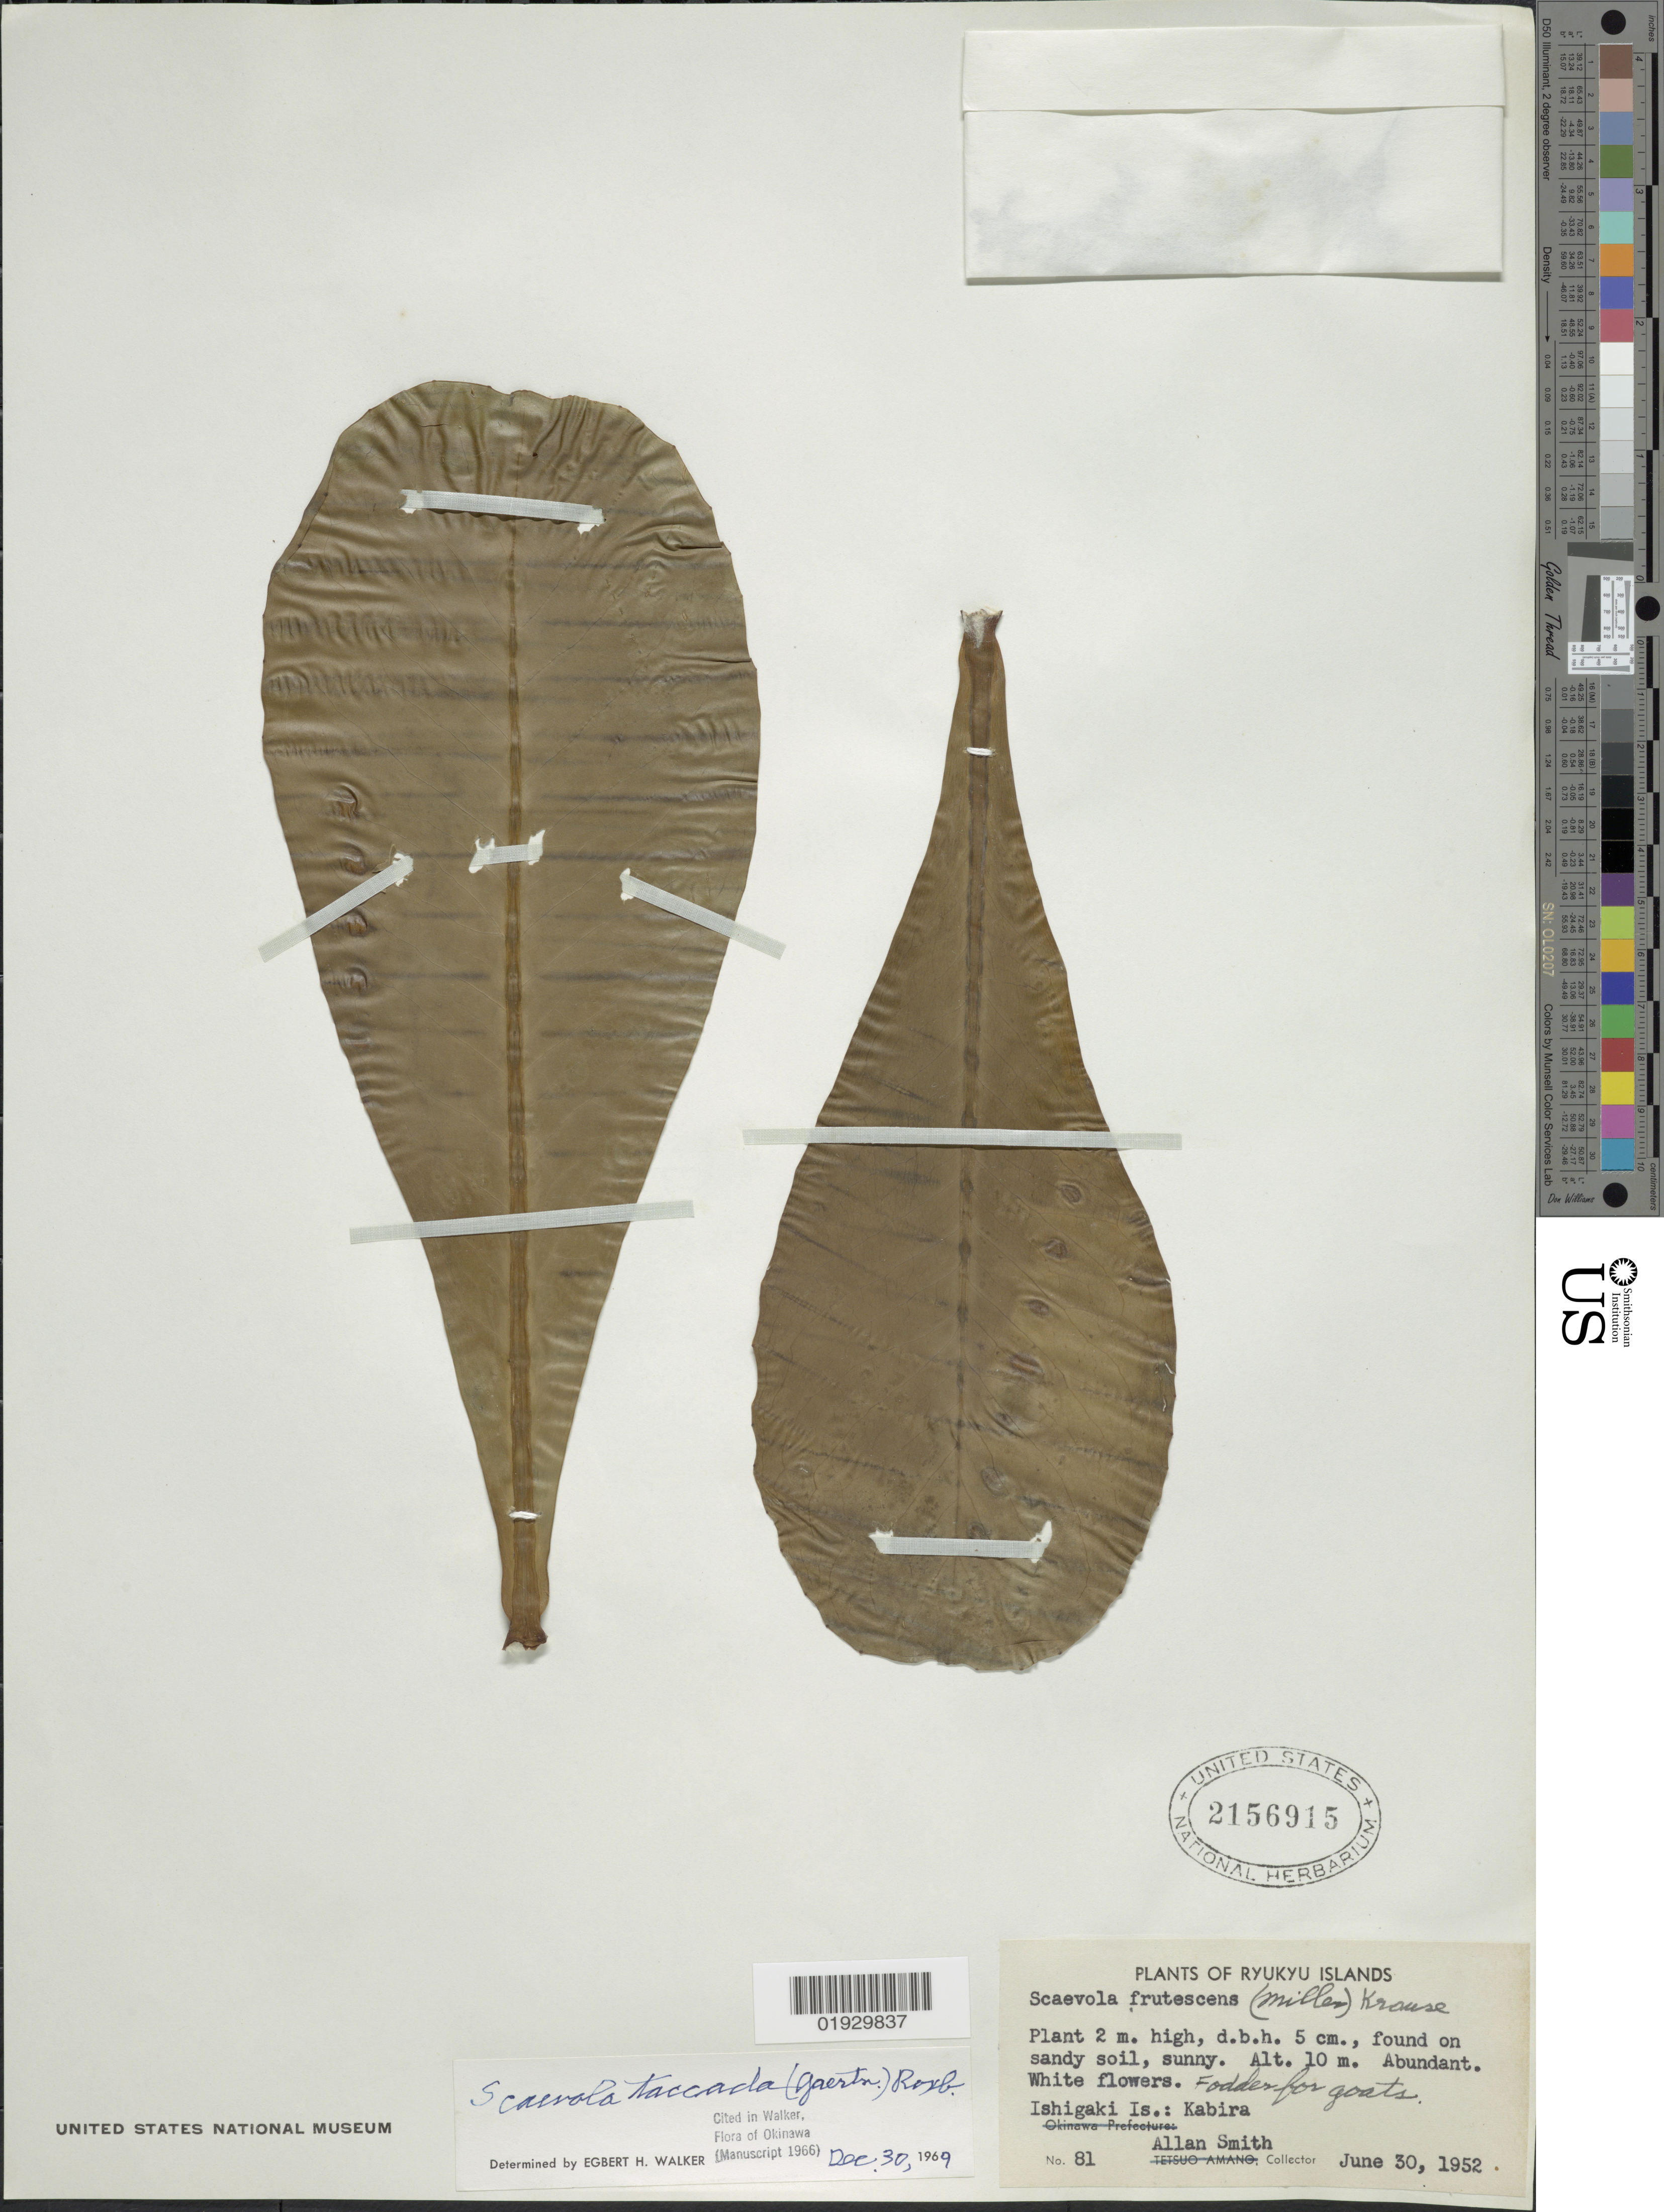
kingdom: Plantae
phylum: Tracheophyta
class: Magnoliopsida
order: Asterales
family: Goodeniaceae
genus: Scaevola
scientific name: Scaevola taccada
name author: (Gaertn.) Roxb.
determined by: Walker, E. H.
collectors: A. Smith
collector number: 81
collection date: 1952-06-30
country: Japan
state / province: Okinawa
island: Ishigaki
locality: Kabira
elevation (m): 10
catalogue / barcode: US 2156915